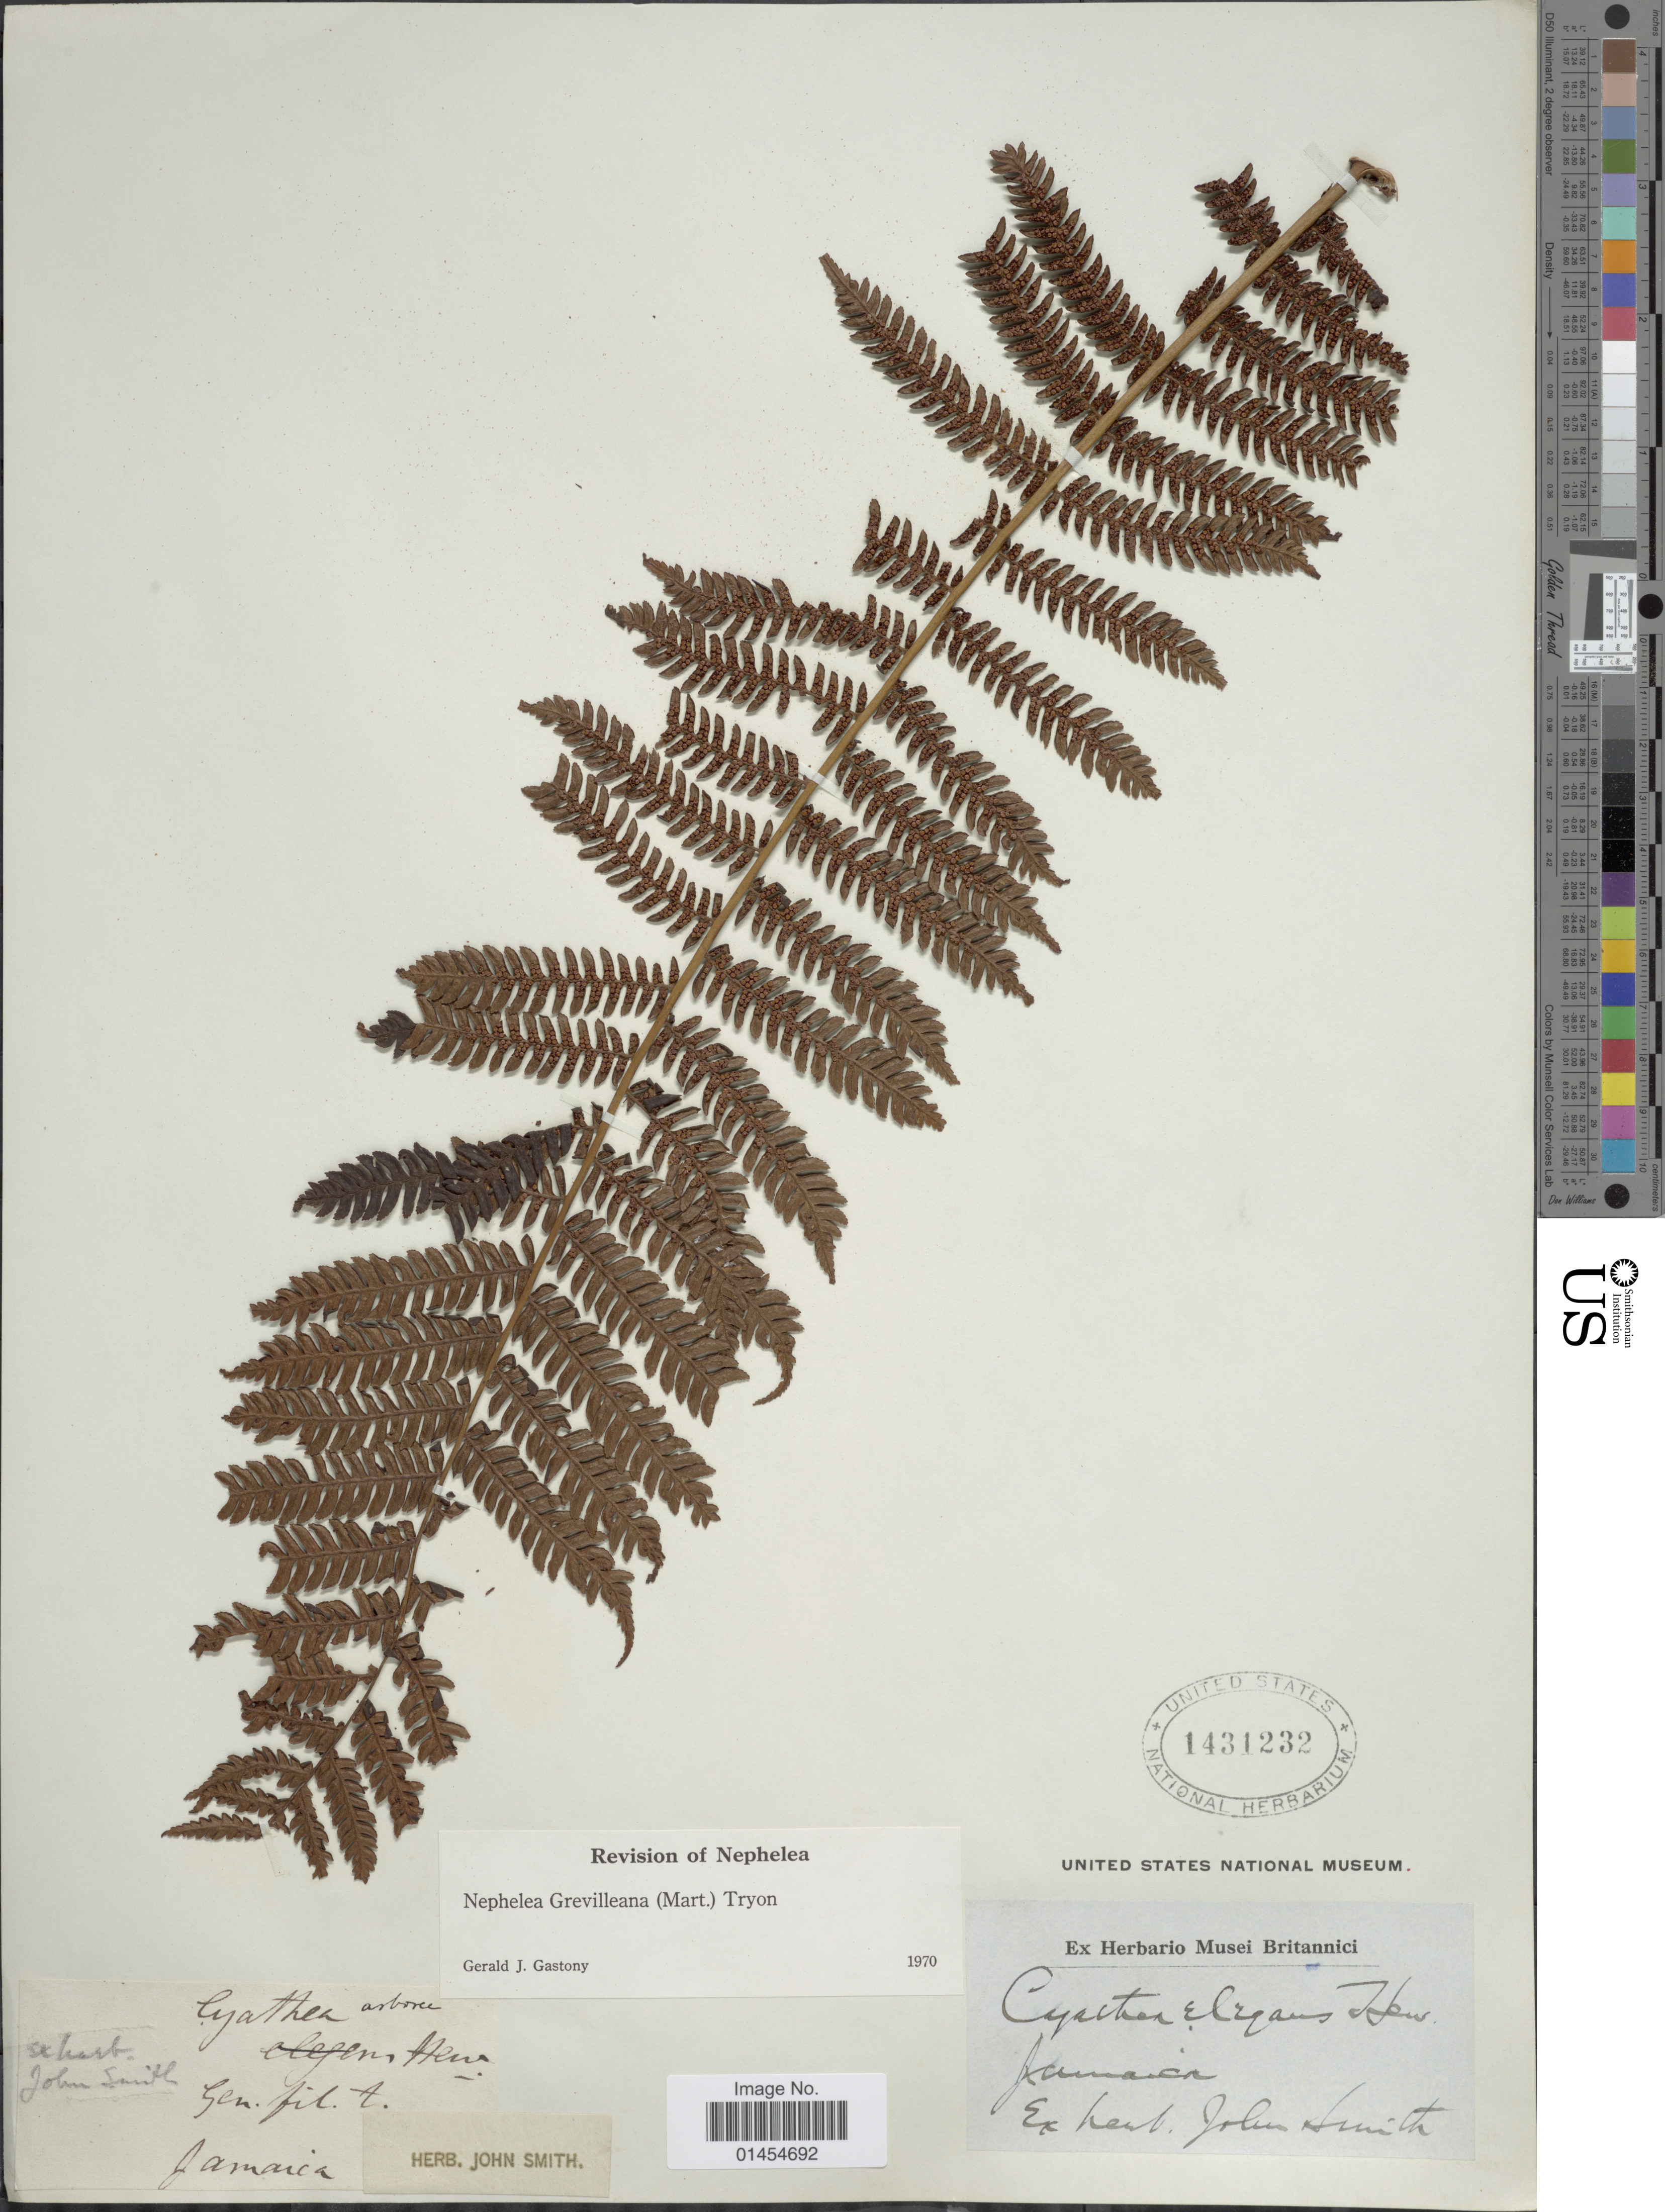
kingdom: Plantae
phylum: Tracheophyta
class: Polypodiopsida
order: Cyatheales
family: Cyatheaceae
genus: Alsophila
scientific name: Alsophila grevilleana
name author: (Mart.) D.S. Conant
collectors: ex Herb. John Donnell Smith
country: Jamaica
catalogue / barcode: US 1431232